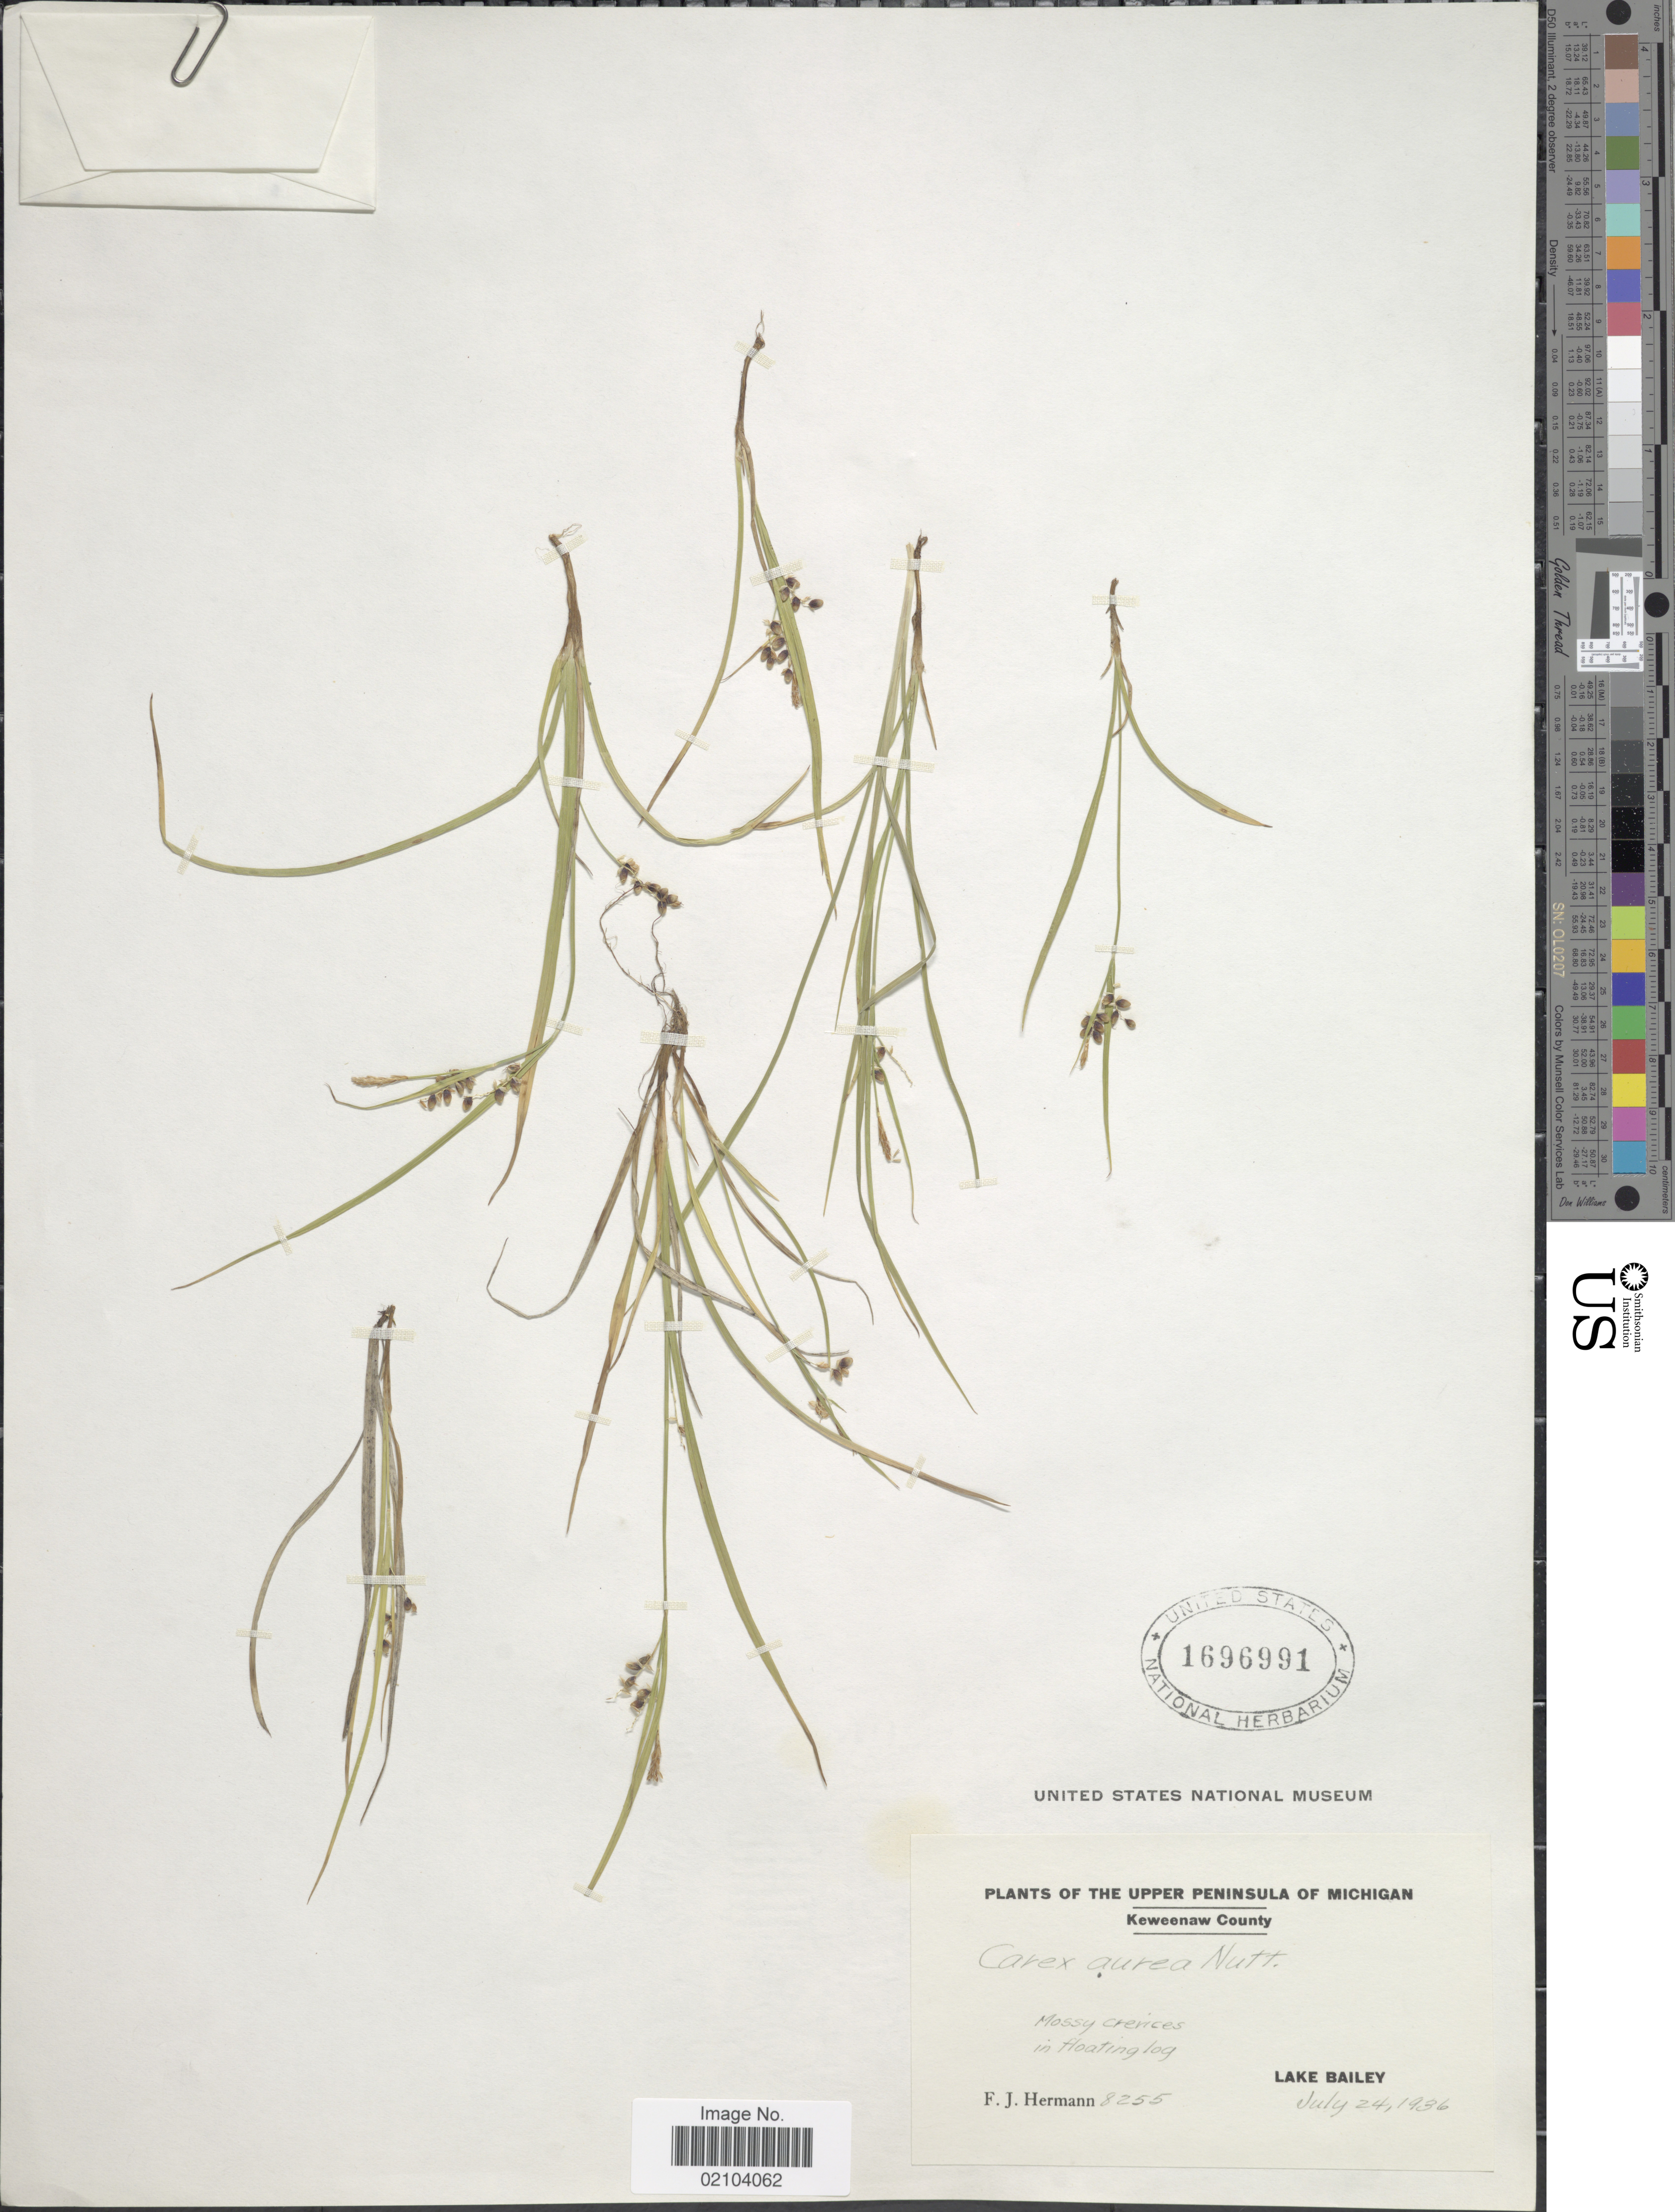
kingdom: Plantae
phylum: Tracheophyta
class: Liliopsida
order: Poales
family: Cyperaceae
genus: Carex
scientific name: Carex aurea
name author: Nutt.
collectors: F. J. Hermann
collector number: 8255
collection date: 1936-07-24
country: United States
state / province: Michigan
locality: Upper Peninsula of Michigan. Keweenaw County. Mossy crevices in floating log. Lake Bailey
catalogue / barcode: US 1696991